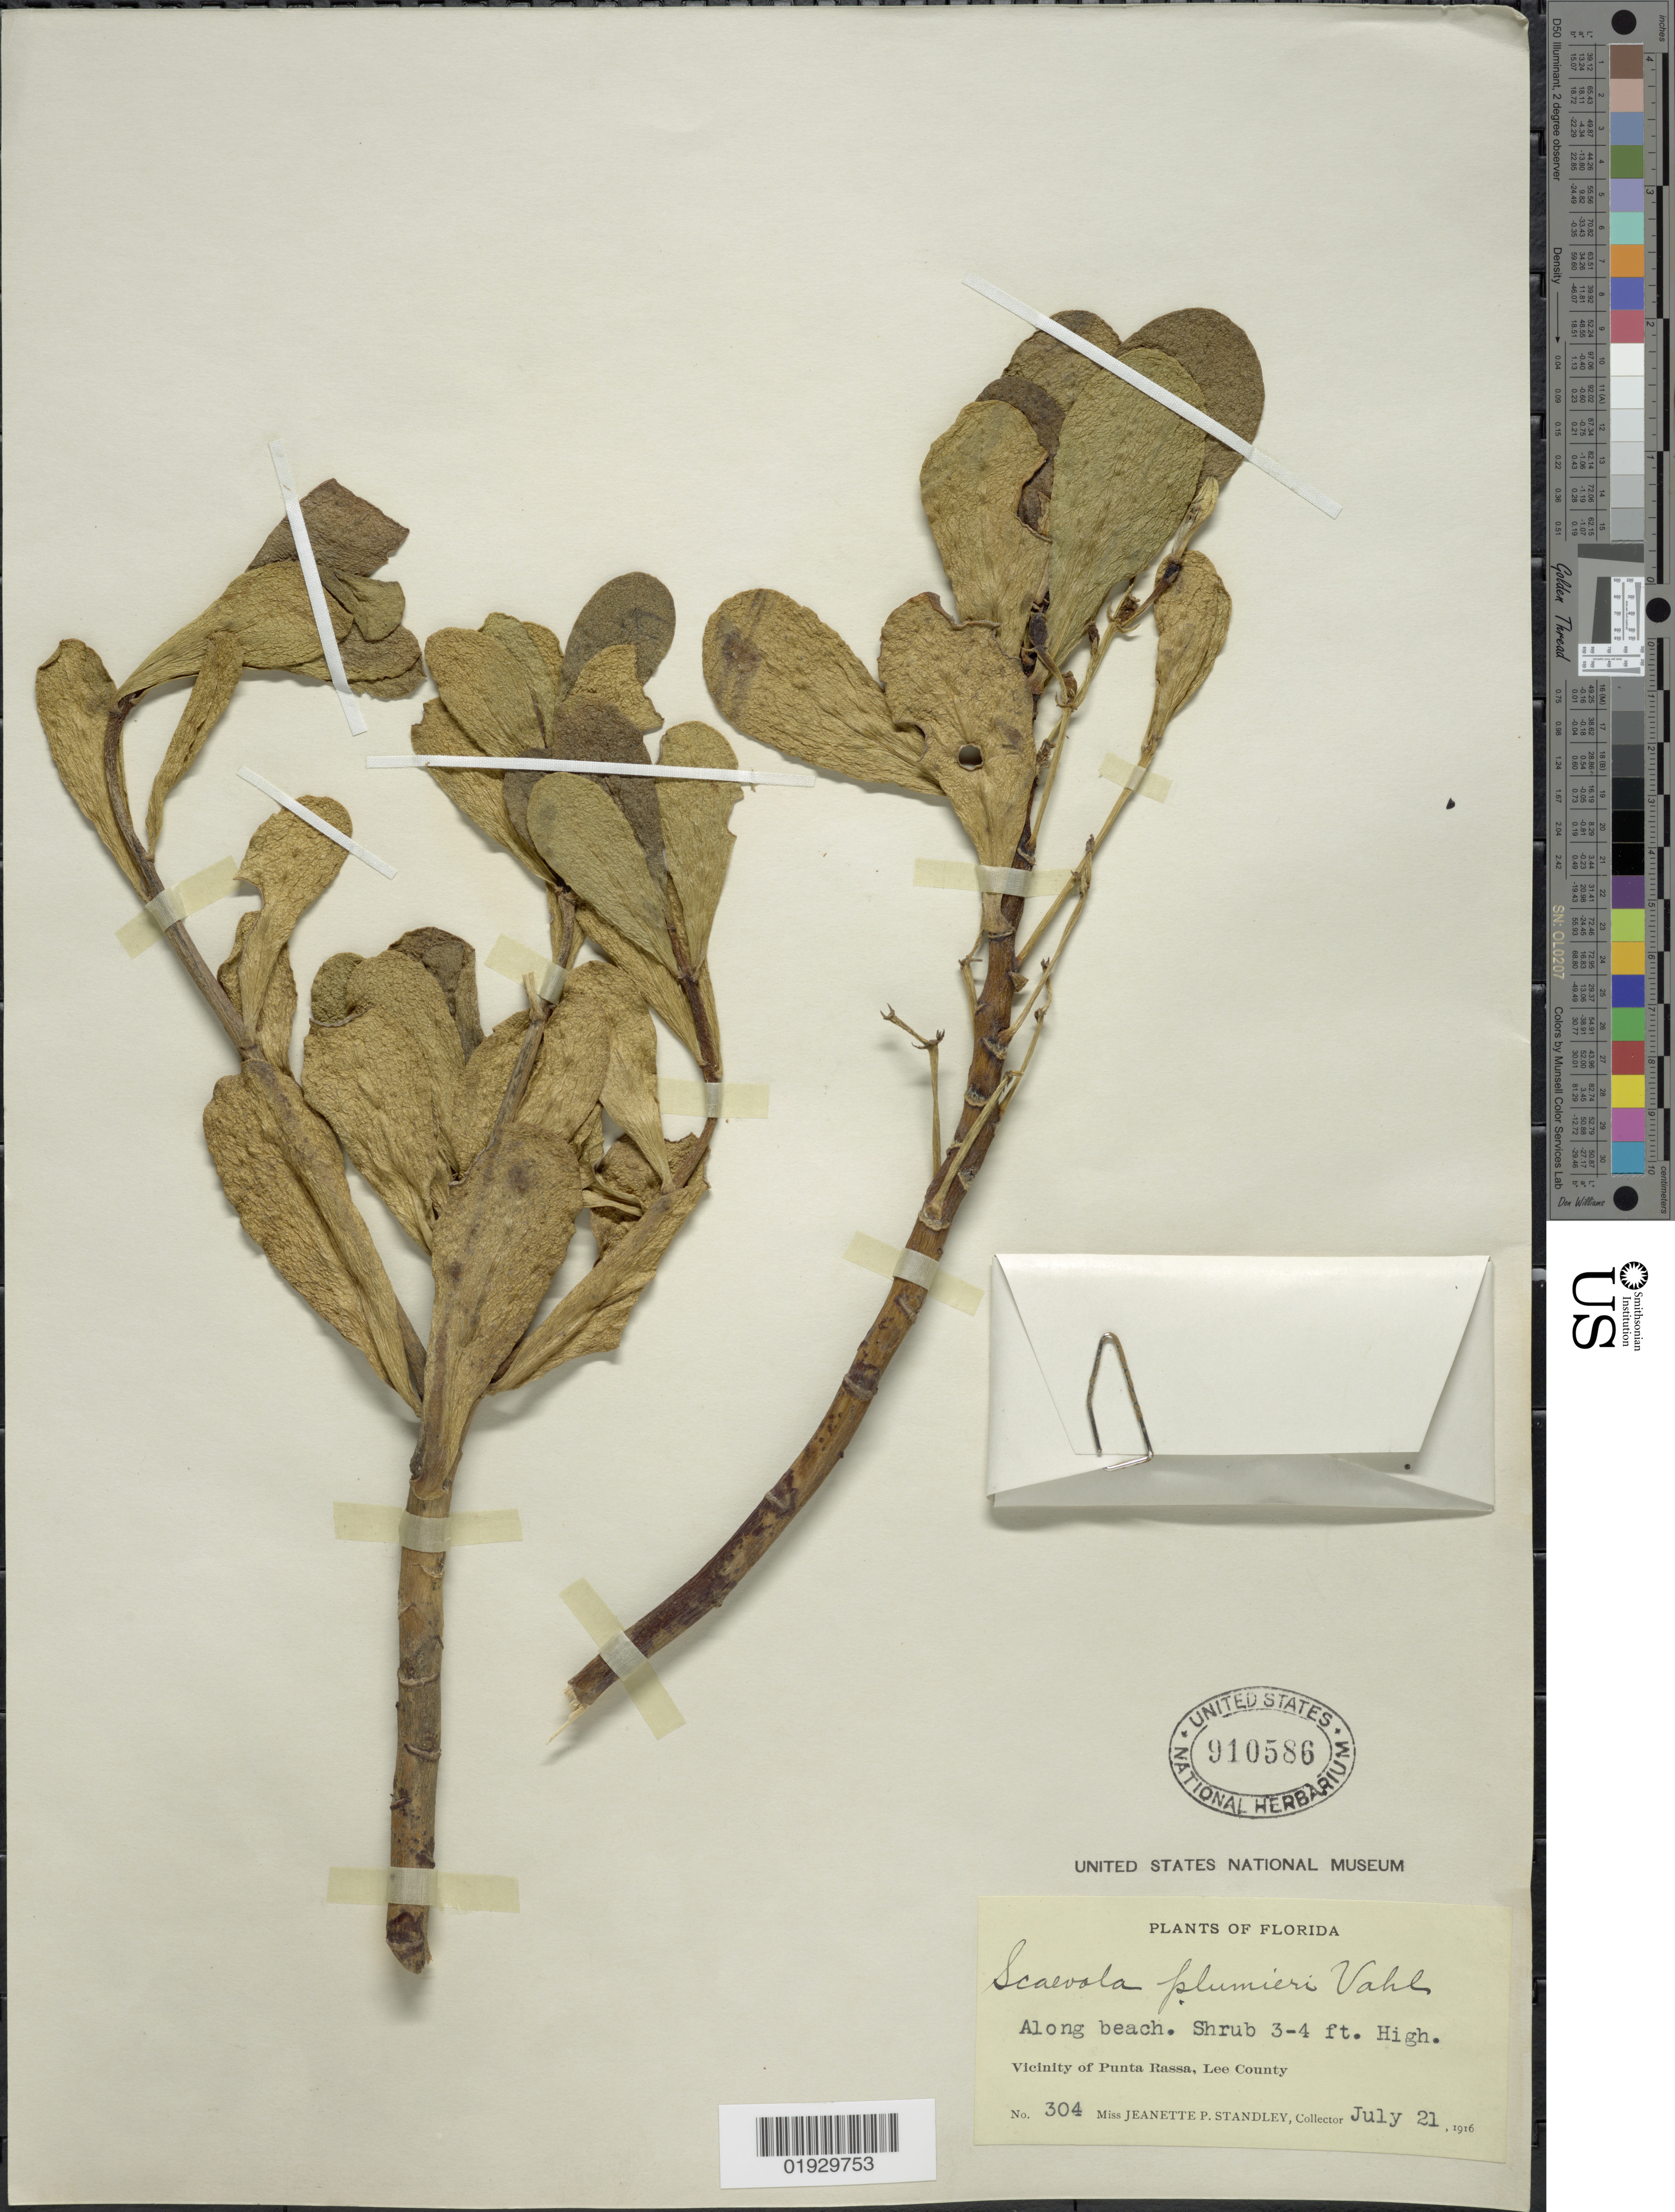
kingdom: Plantae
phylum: Tracheophyta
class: Magnoliopsida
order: Asterales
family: Goodeniaceae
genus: Scaevola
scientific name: Scaevola plumieri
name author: (L.) Vahl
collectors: J. P. Standley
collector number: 304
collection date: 1916-07-21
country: United States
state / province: Florida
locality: Vicinity of Punta Rassa, Lee County.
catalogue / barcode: US 910586